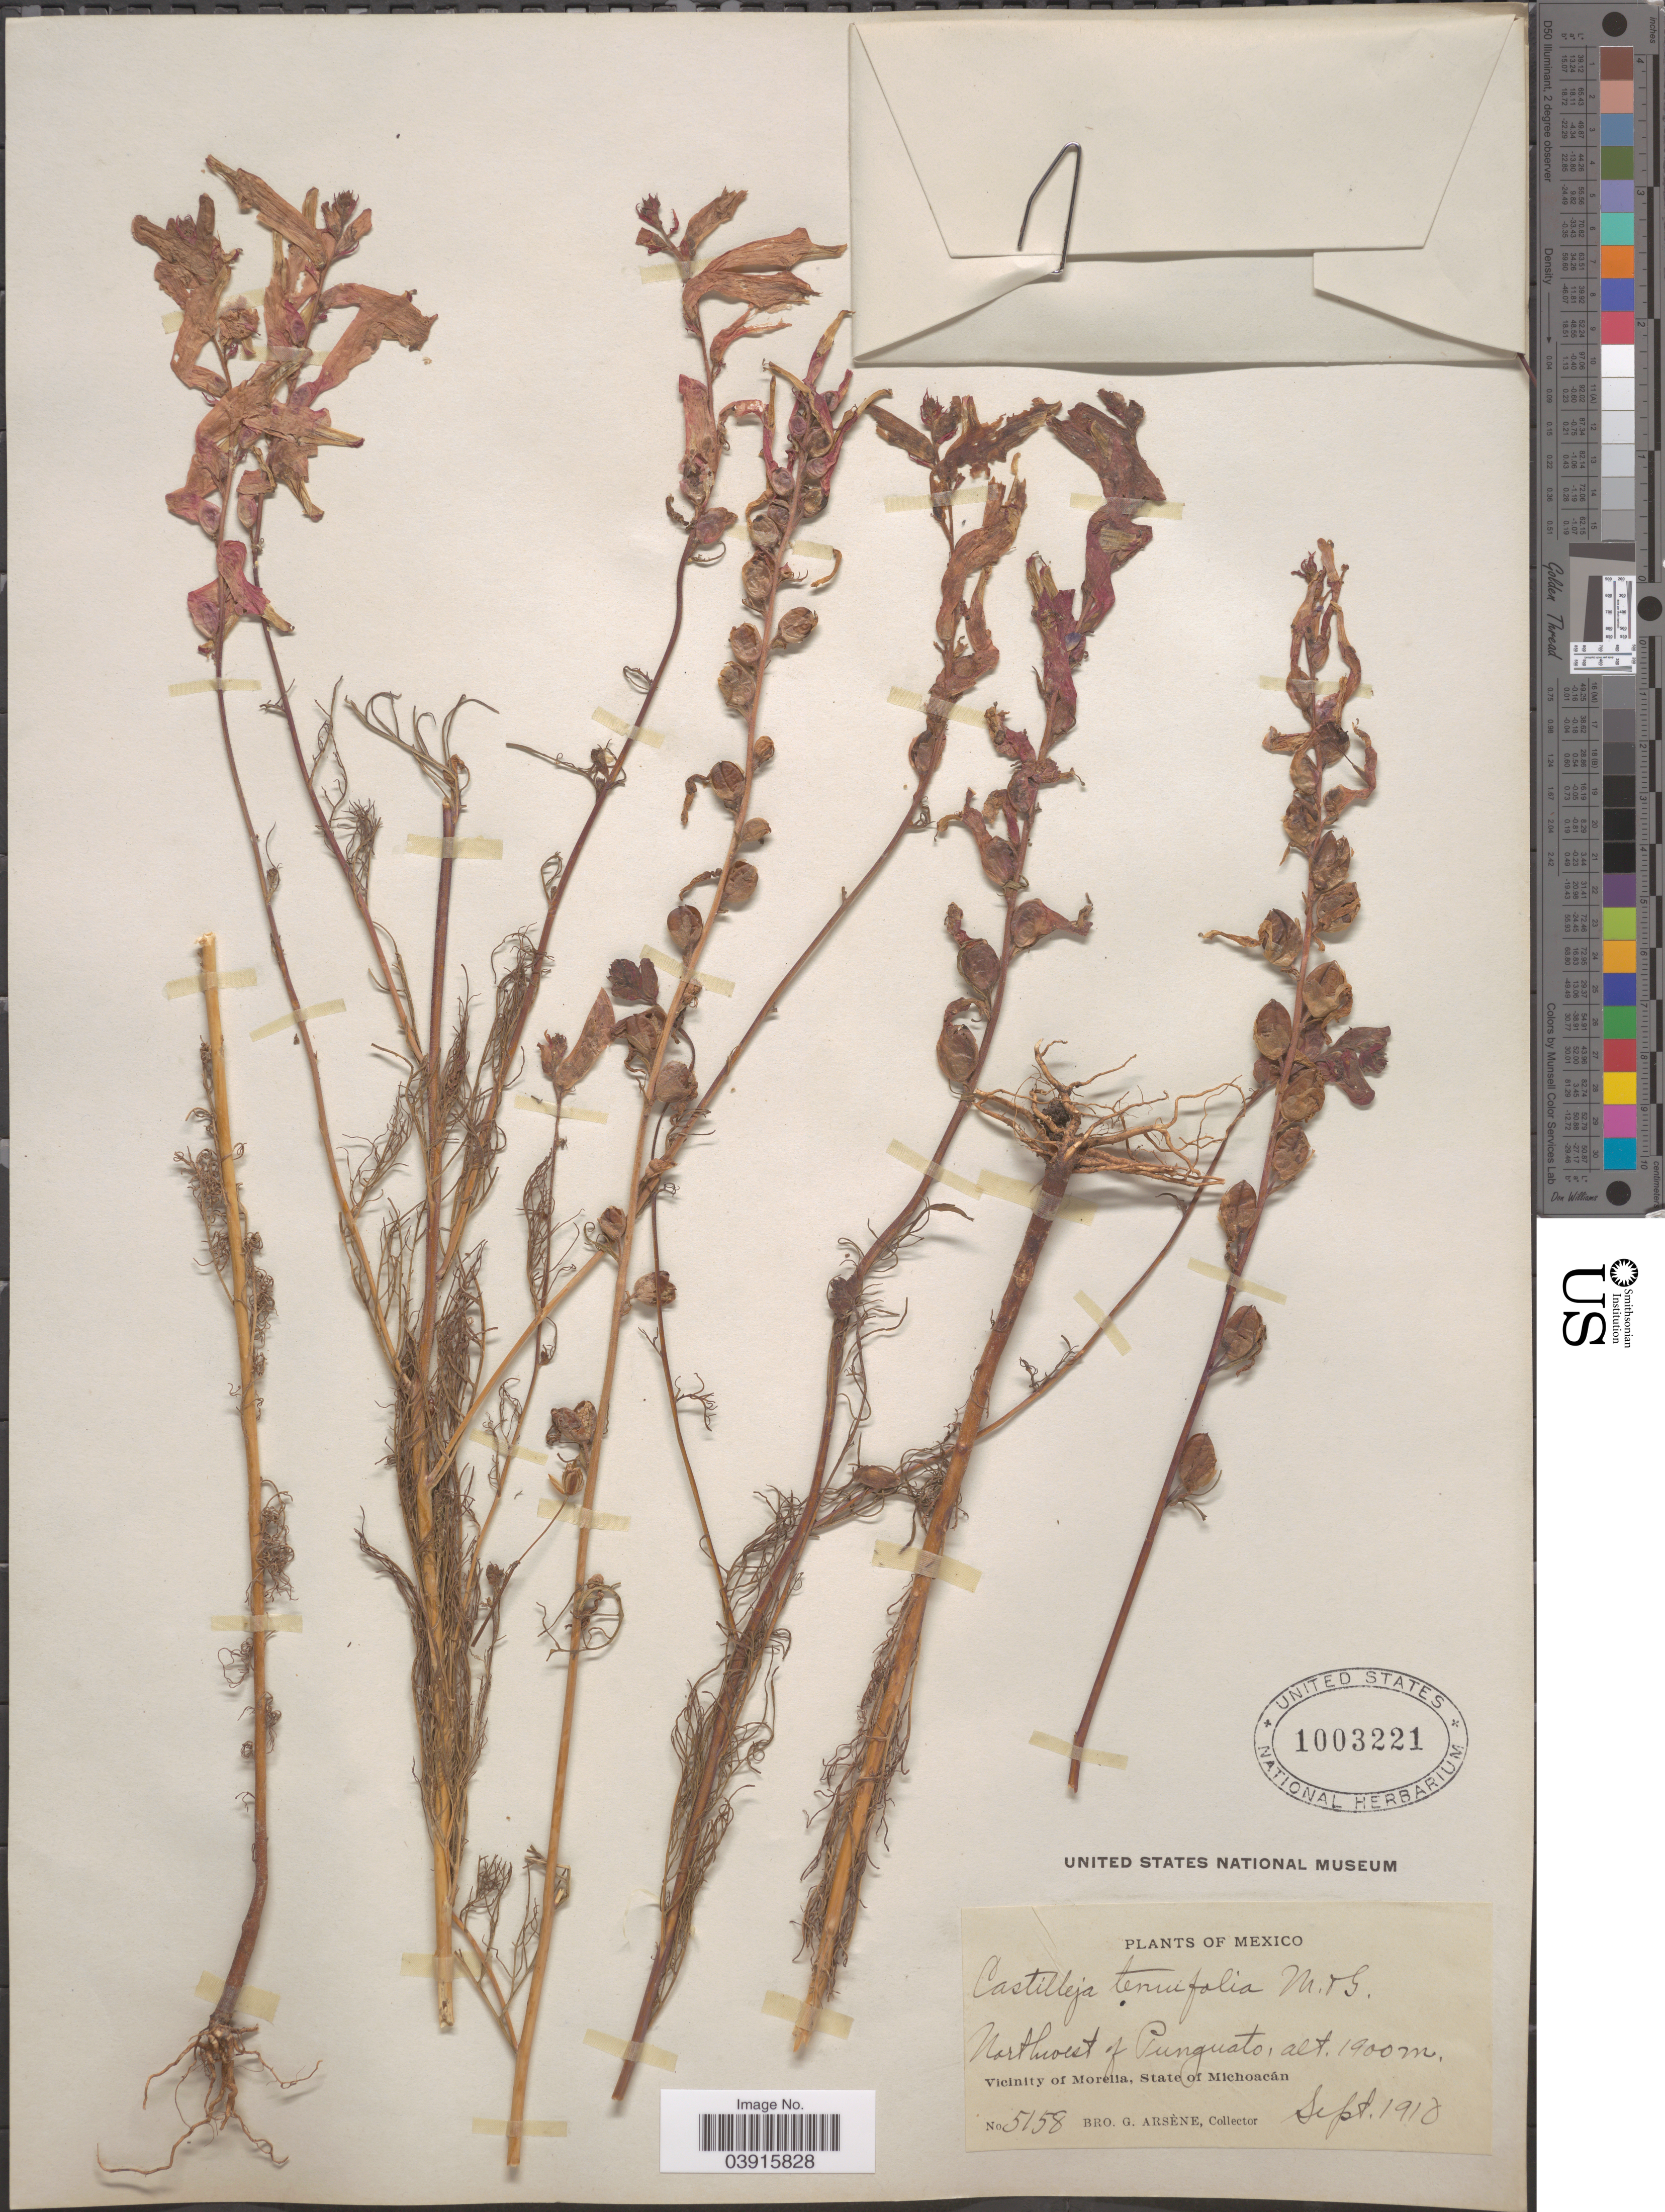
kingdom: Plantae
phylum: Tracheophyta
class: Magnoliopsida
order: Lamiales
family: Orobanchaceae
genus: Castilleja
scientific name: Castilleja tenuiflora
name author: Benth.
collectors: Bro. G. Arsène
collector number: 5158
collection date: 1910-09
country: Mexico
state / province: Michoacán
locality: Northwest of Punguato. Vicinity of Morelia.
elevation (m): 1900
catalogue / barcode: US 1003221